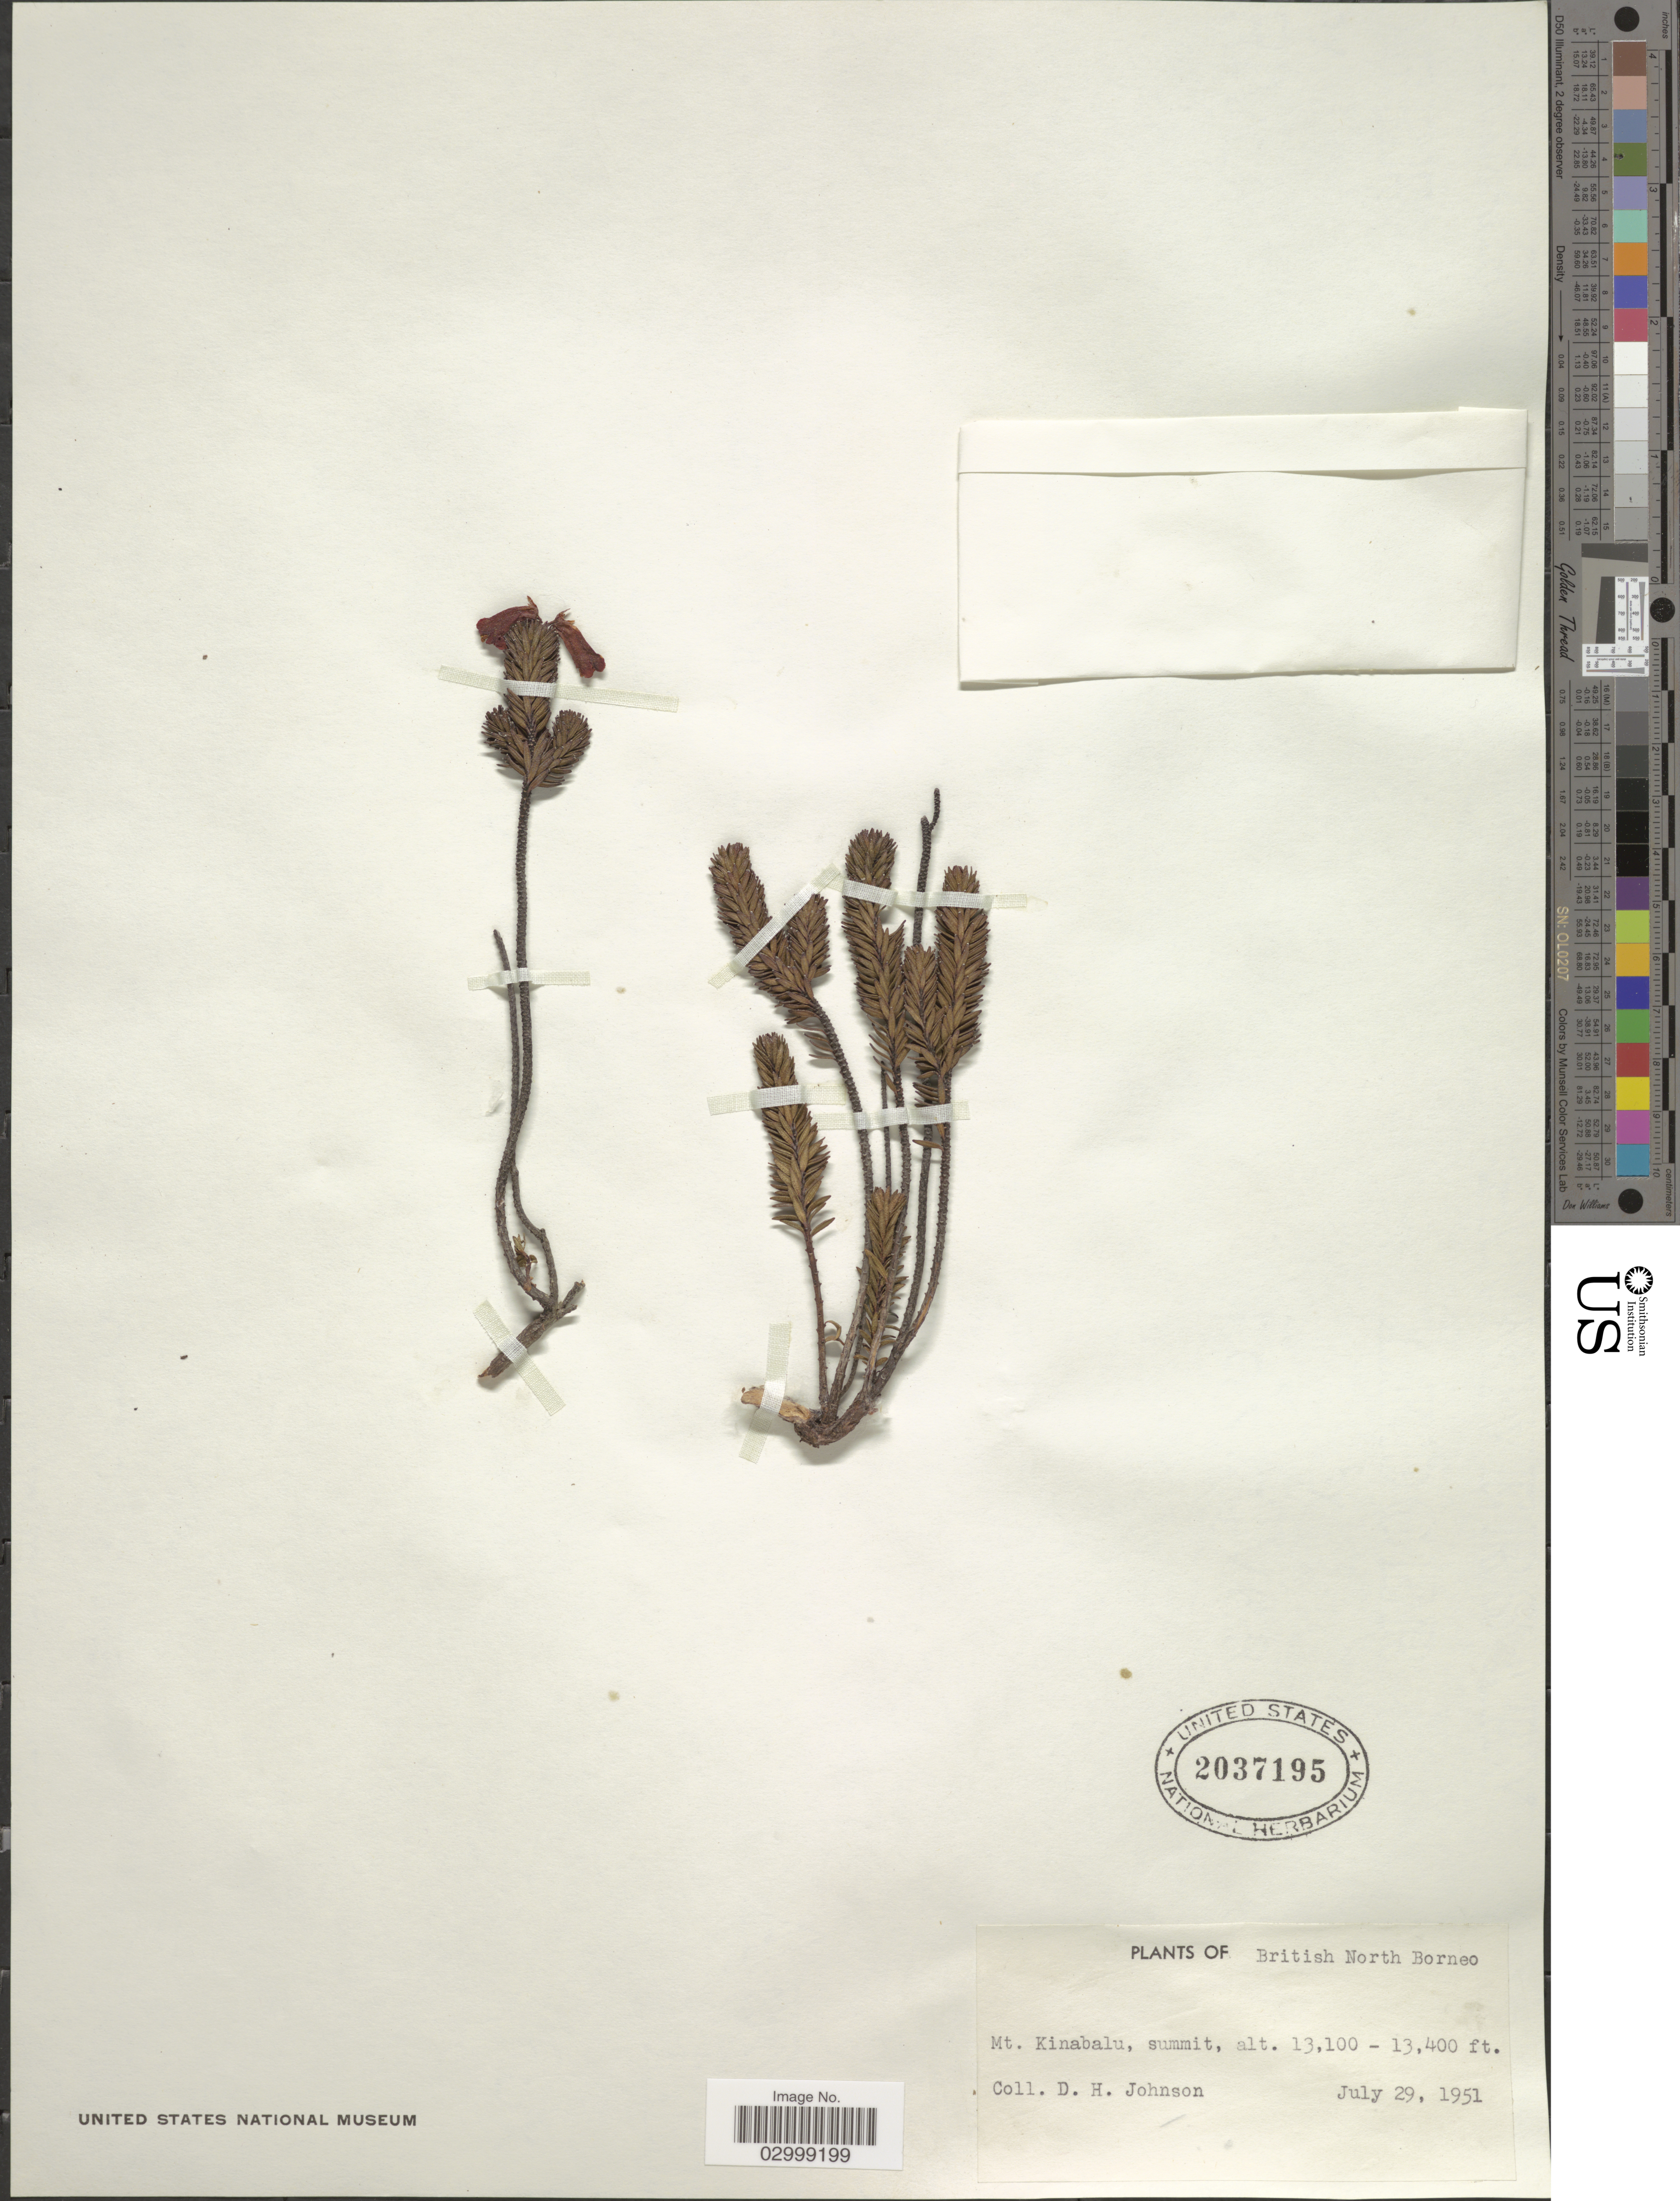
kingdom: Plantae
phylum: Tracheophyta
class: Magnoliopsida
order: Ericales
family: Ericaceae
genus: Rhododendron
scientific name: Rhododendron sp.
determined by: Tamayo, Maverick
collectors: D.H. Johnson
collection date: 1951-07-29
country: Malaysia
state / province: Sabah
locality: British North Borneo, Mt. Kinabalu, summit.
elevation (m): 3993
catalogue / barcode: US 2037195